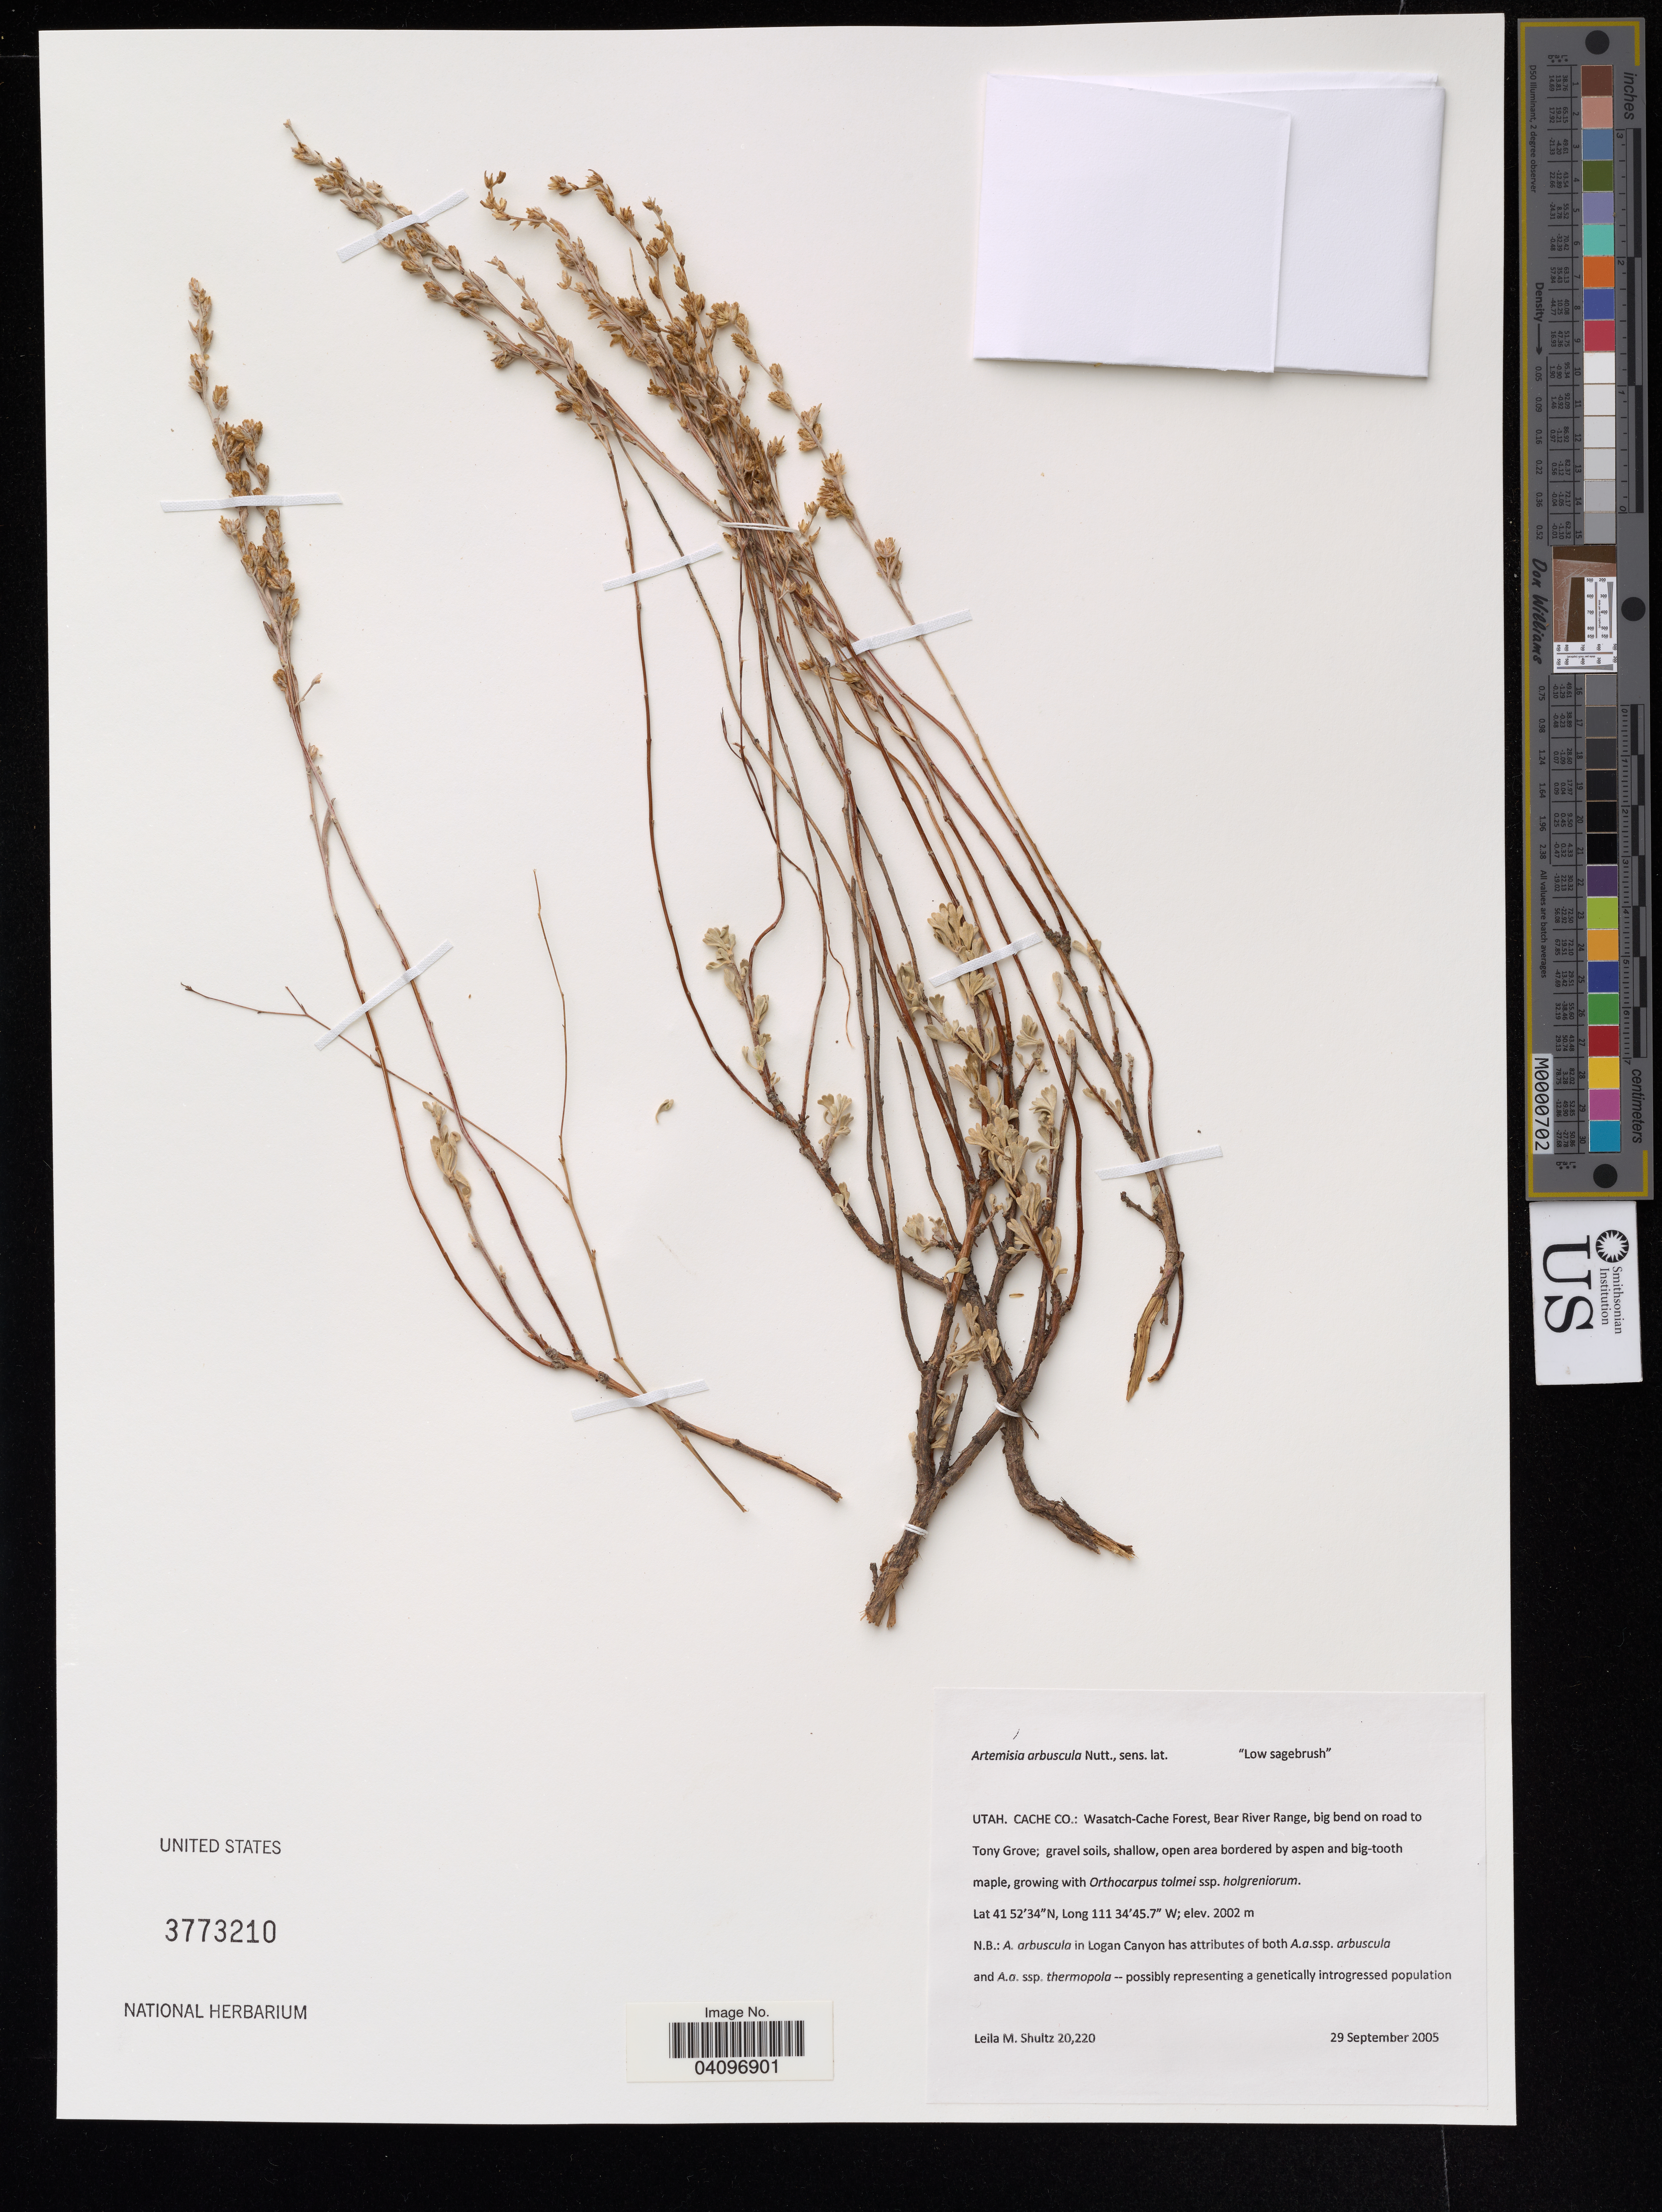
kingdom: Plantae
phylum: Tracheophyta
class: Magnoliopsida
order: Asterales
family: Asteraceae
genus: Artemisia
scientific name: Artemisia arbuscula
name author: Nutt.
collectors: L. Shultz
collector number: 20,220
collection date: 2005-09-29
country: United States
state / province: Utah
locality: Cache Co.: Wasatch-Cache Forest, Bear River Range, big bend on road to Tony Grove.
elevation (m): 2002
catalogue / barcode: US 3773210